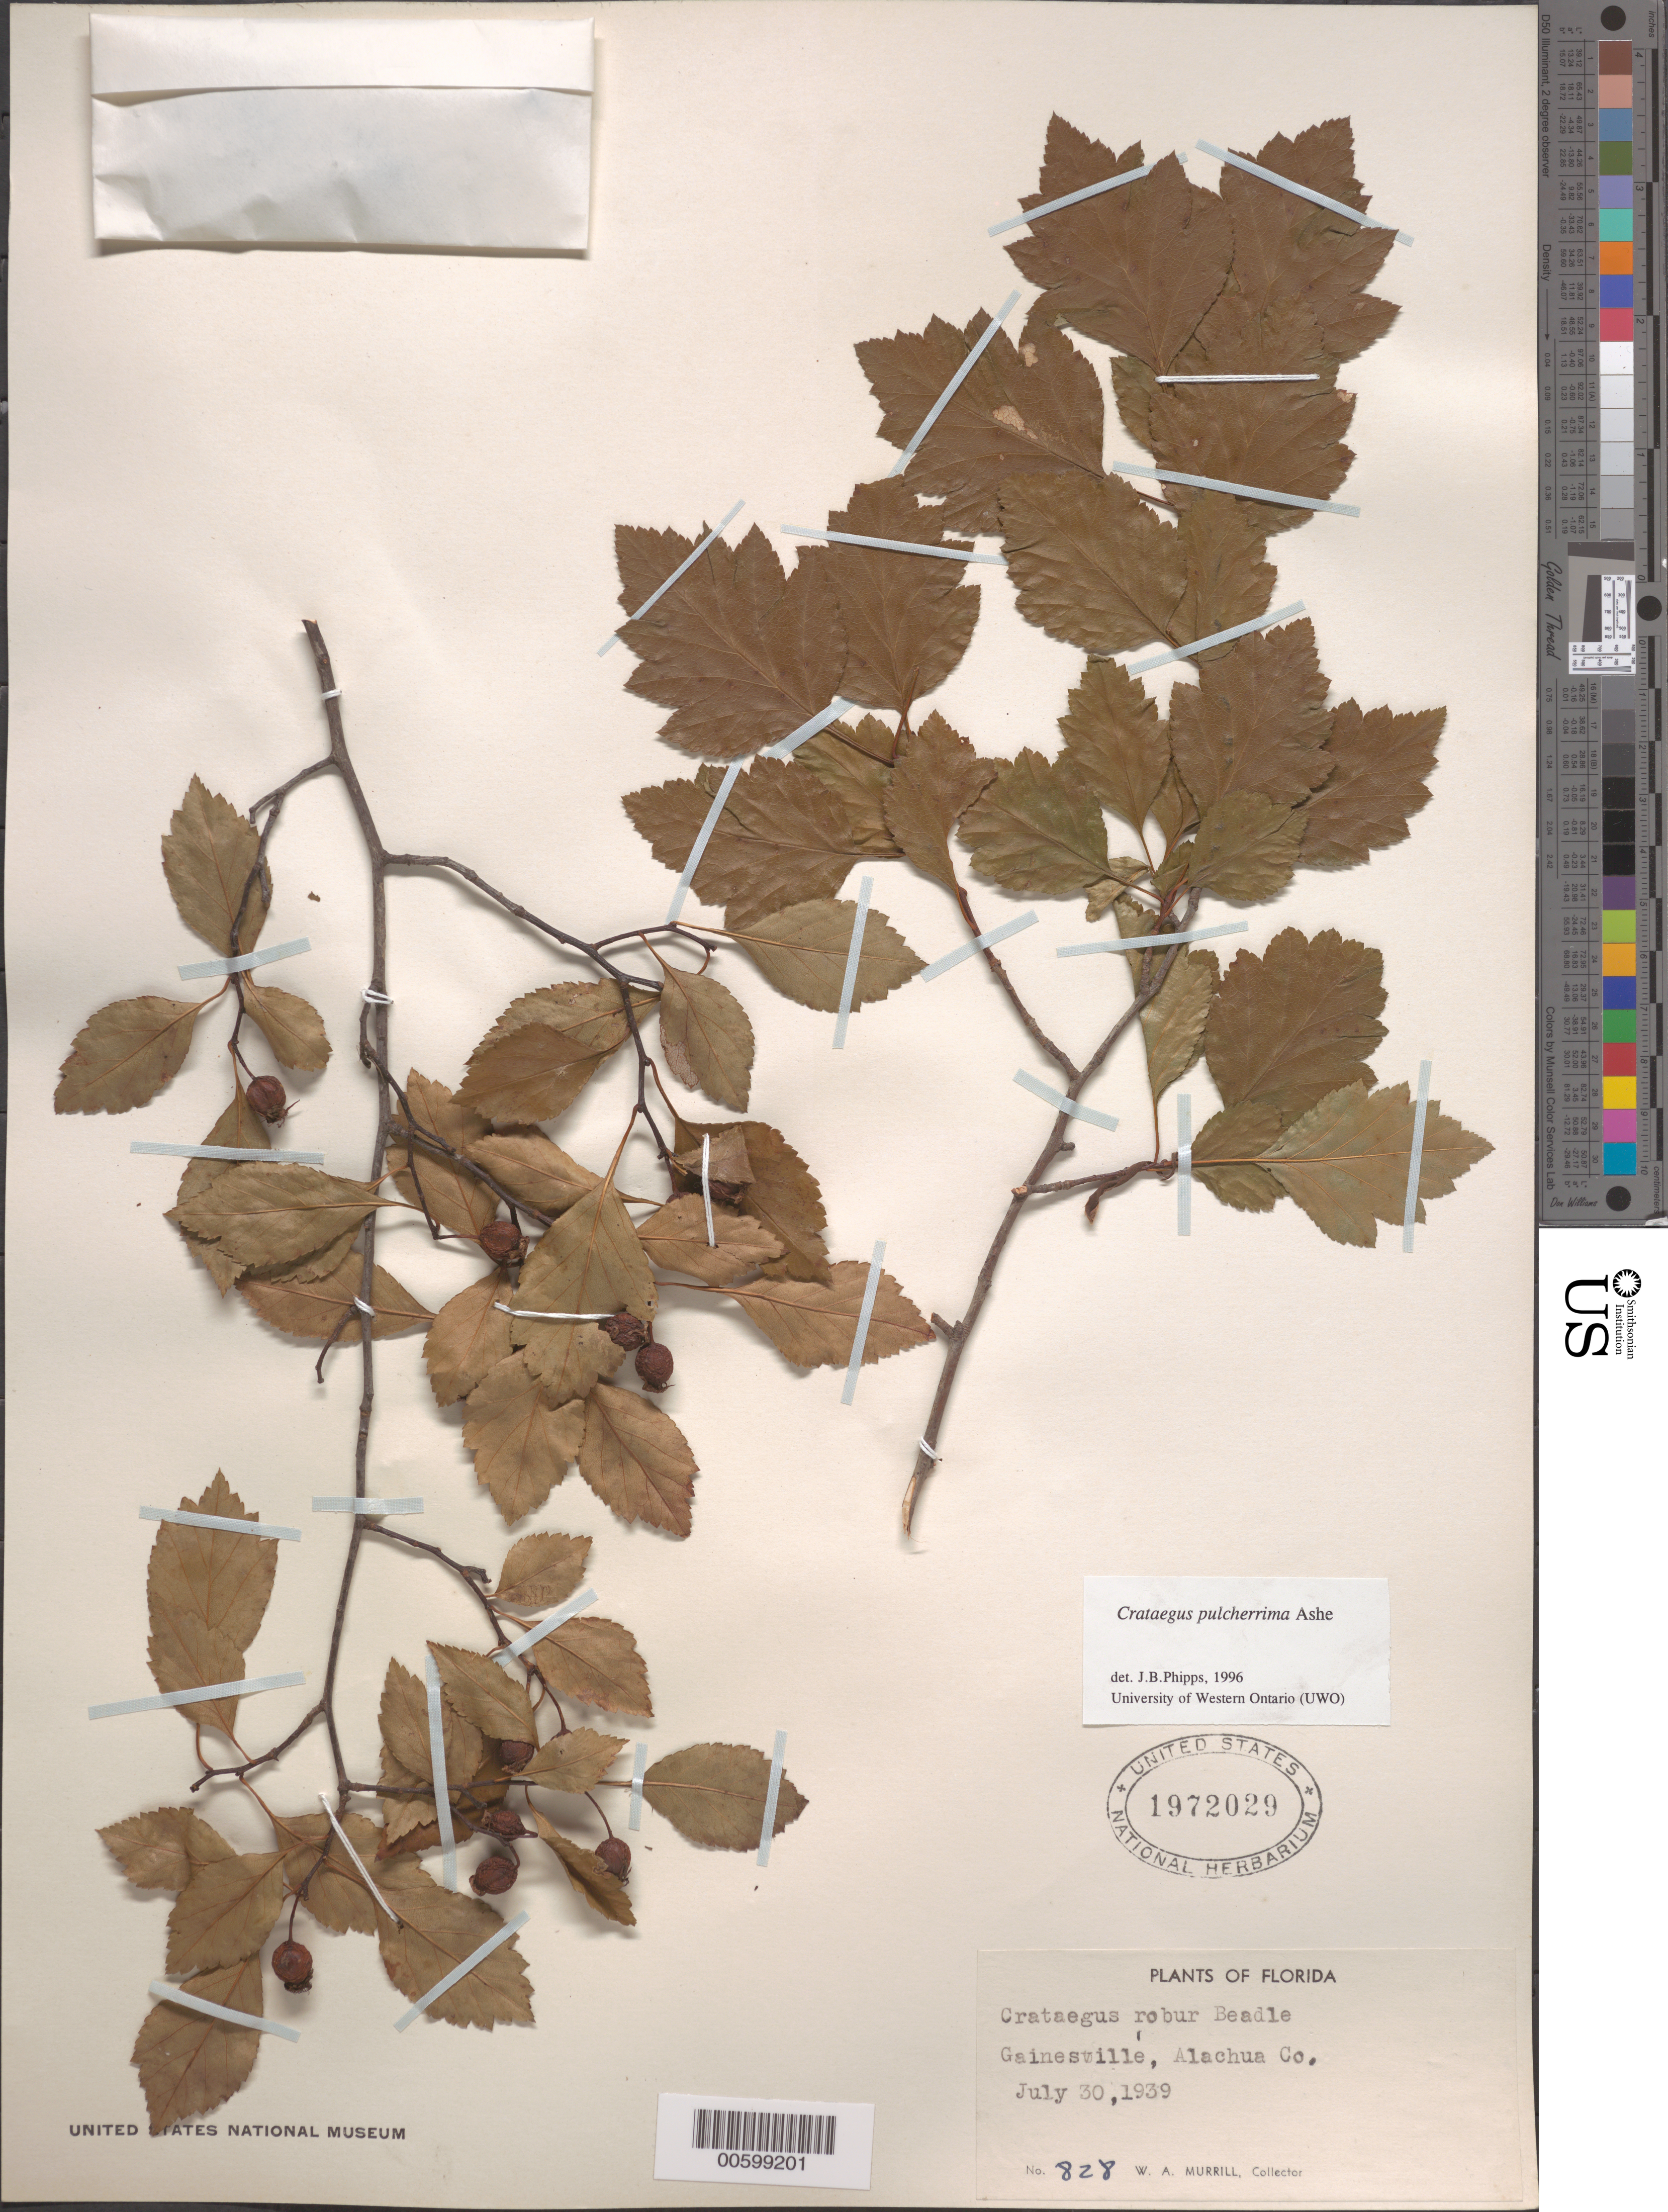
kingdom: Plantae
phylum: Tracheophyta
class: Magnoliopsida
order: Rosales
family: Rosaceae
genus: Crataegus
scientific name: Crataegus pulcherrima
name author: Ashe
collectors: W. A. Murrill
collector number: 828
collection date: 1939-07-30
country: United States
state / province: Florida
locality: Gainesville, Alachua Co.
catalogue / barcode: US 1972029